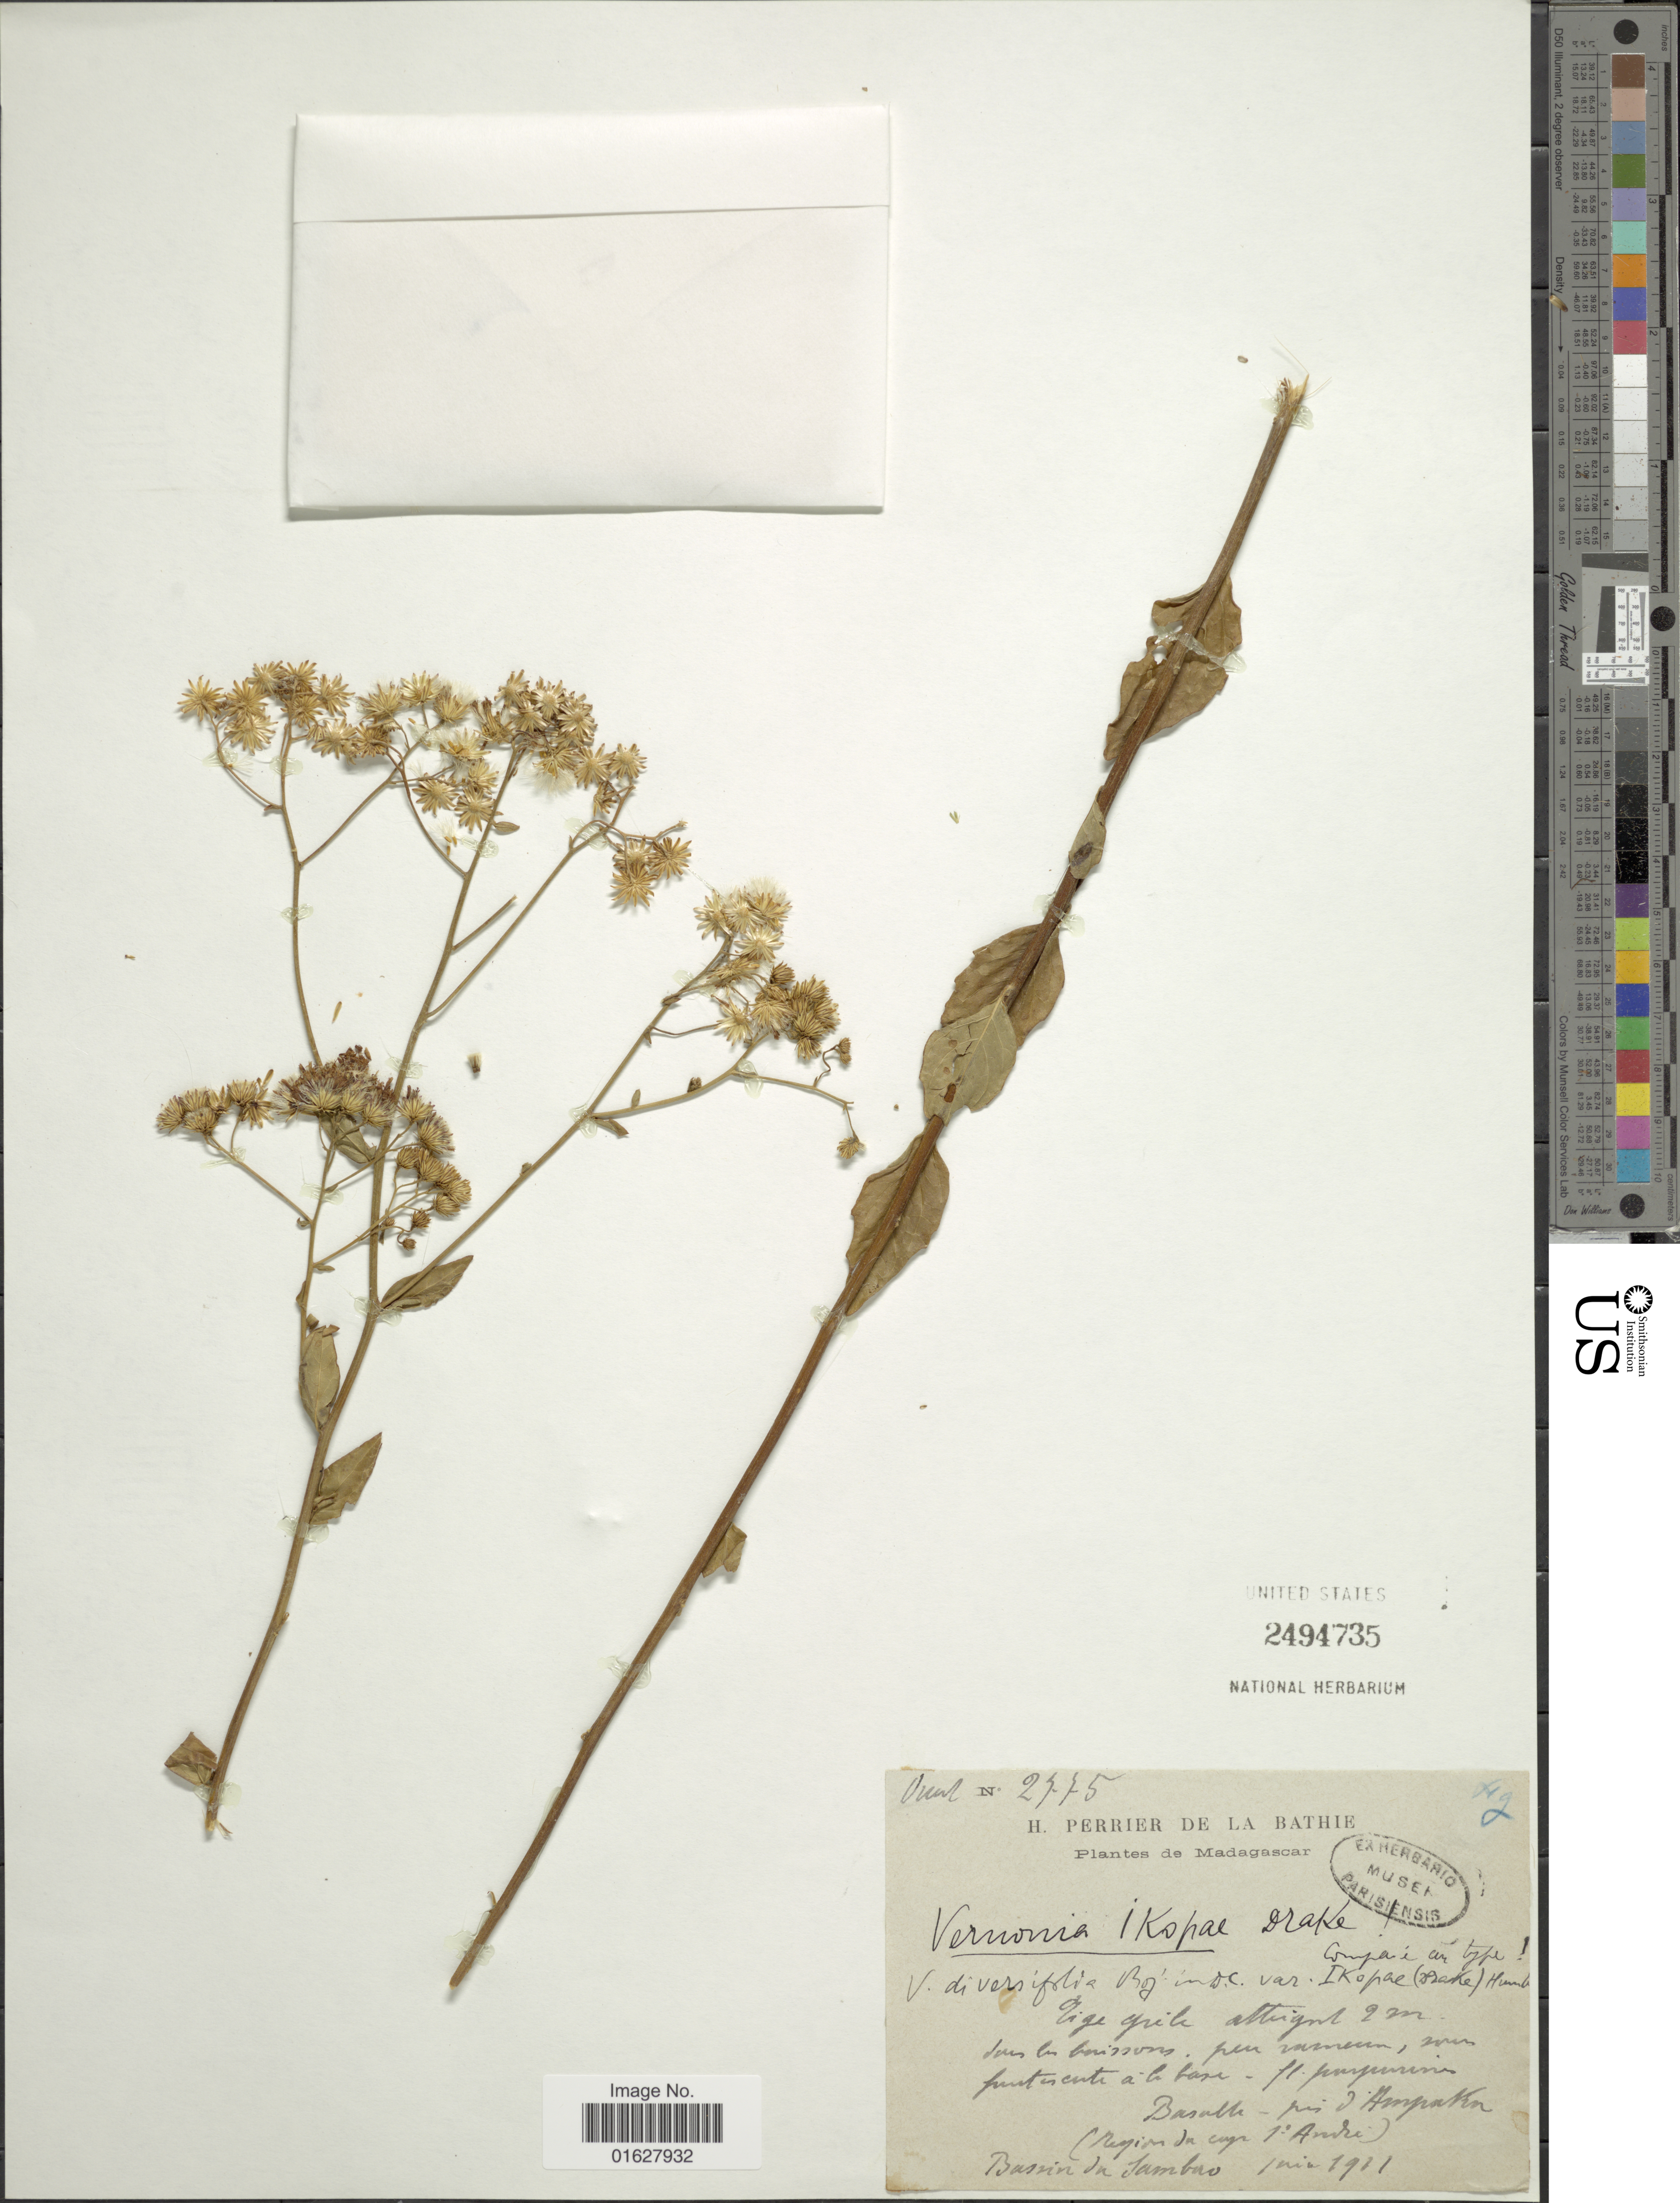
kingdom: Plantae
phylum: Tracheophyta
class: Magnoliopsida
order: Asterales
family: Asteraceae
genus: Vernonia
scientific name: Vernonia ikopae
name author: Drake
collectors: H. Perrier de la Bâthie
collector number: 2775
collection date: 1911-06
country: Madagascar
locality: Madagascar. Vige grik attugat 2 m. sous le bonisson, pen vamern, mui, fruitiscuti a li basi. Basalli - pris I Ampaka (region du cap l'Andrii) Bassin du Jambo [interpreted]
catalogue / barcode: US 2494735